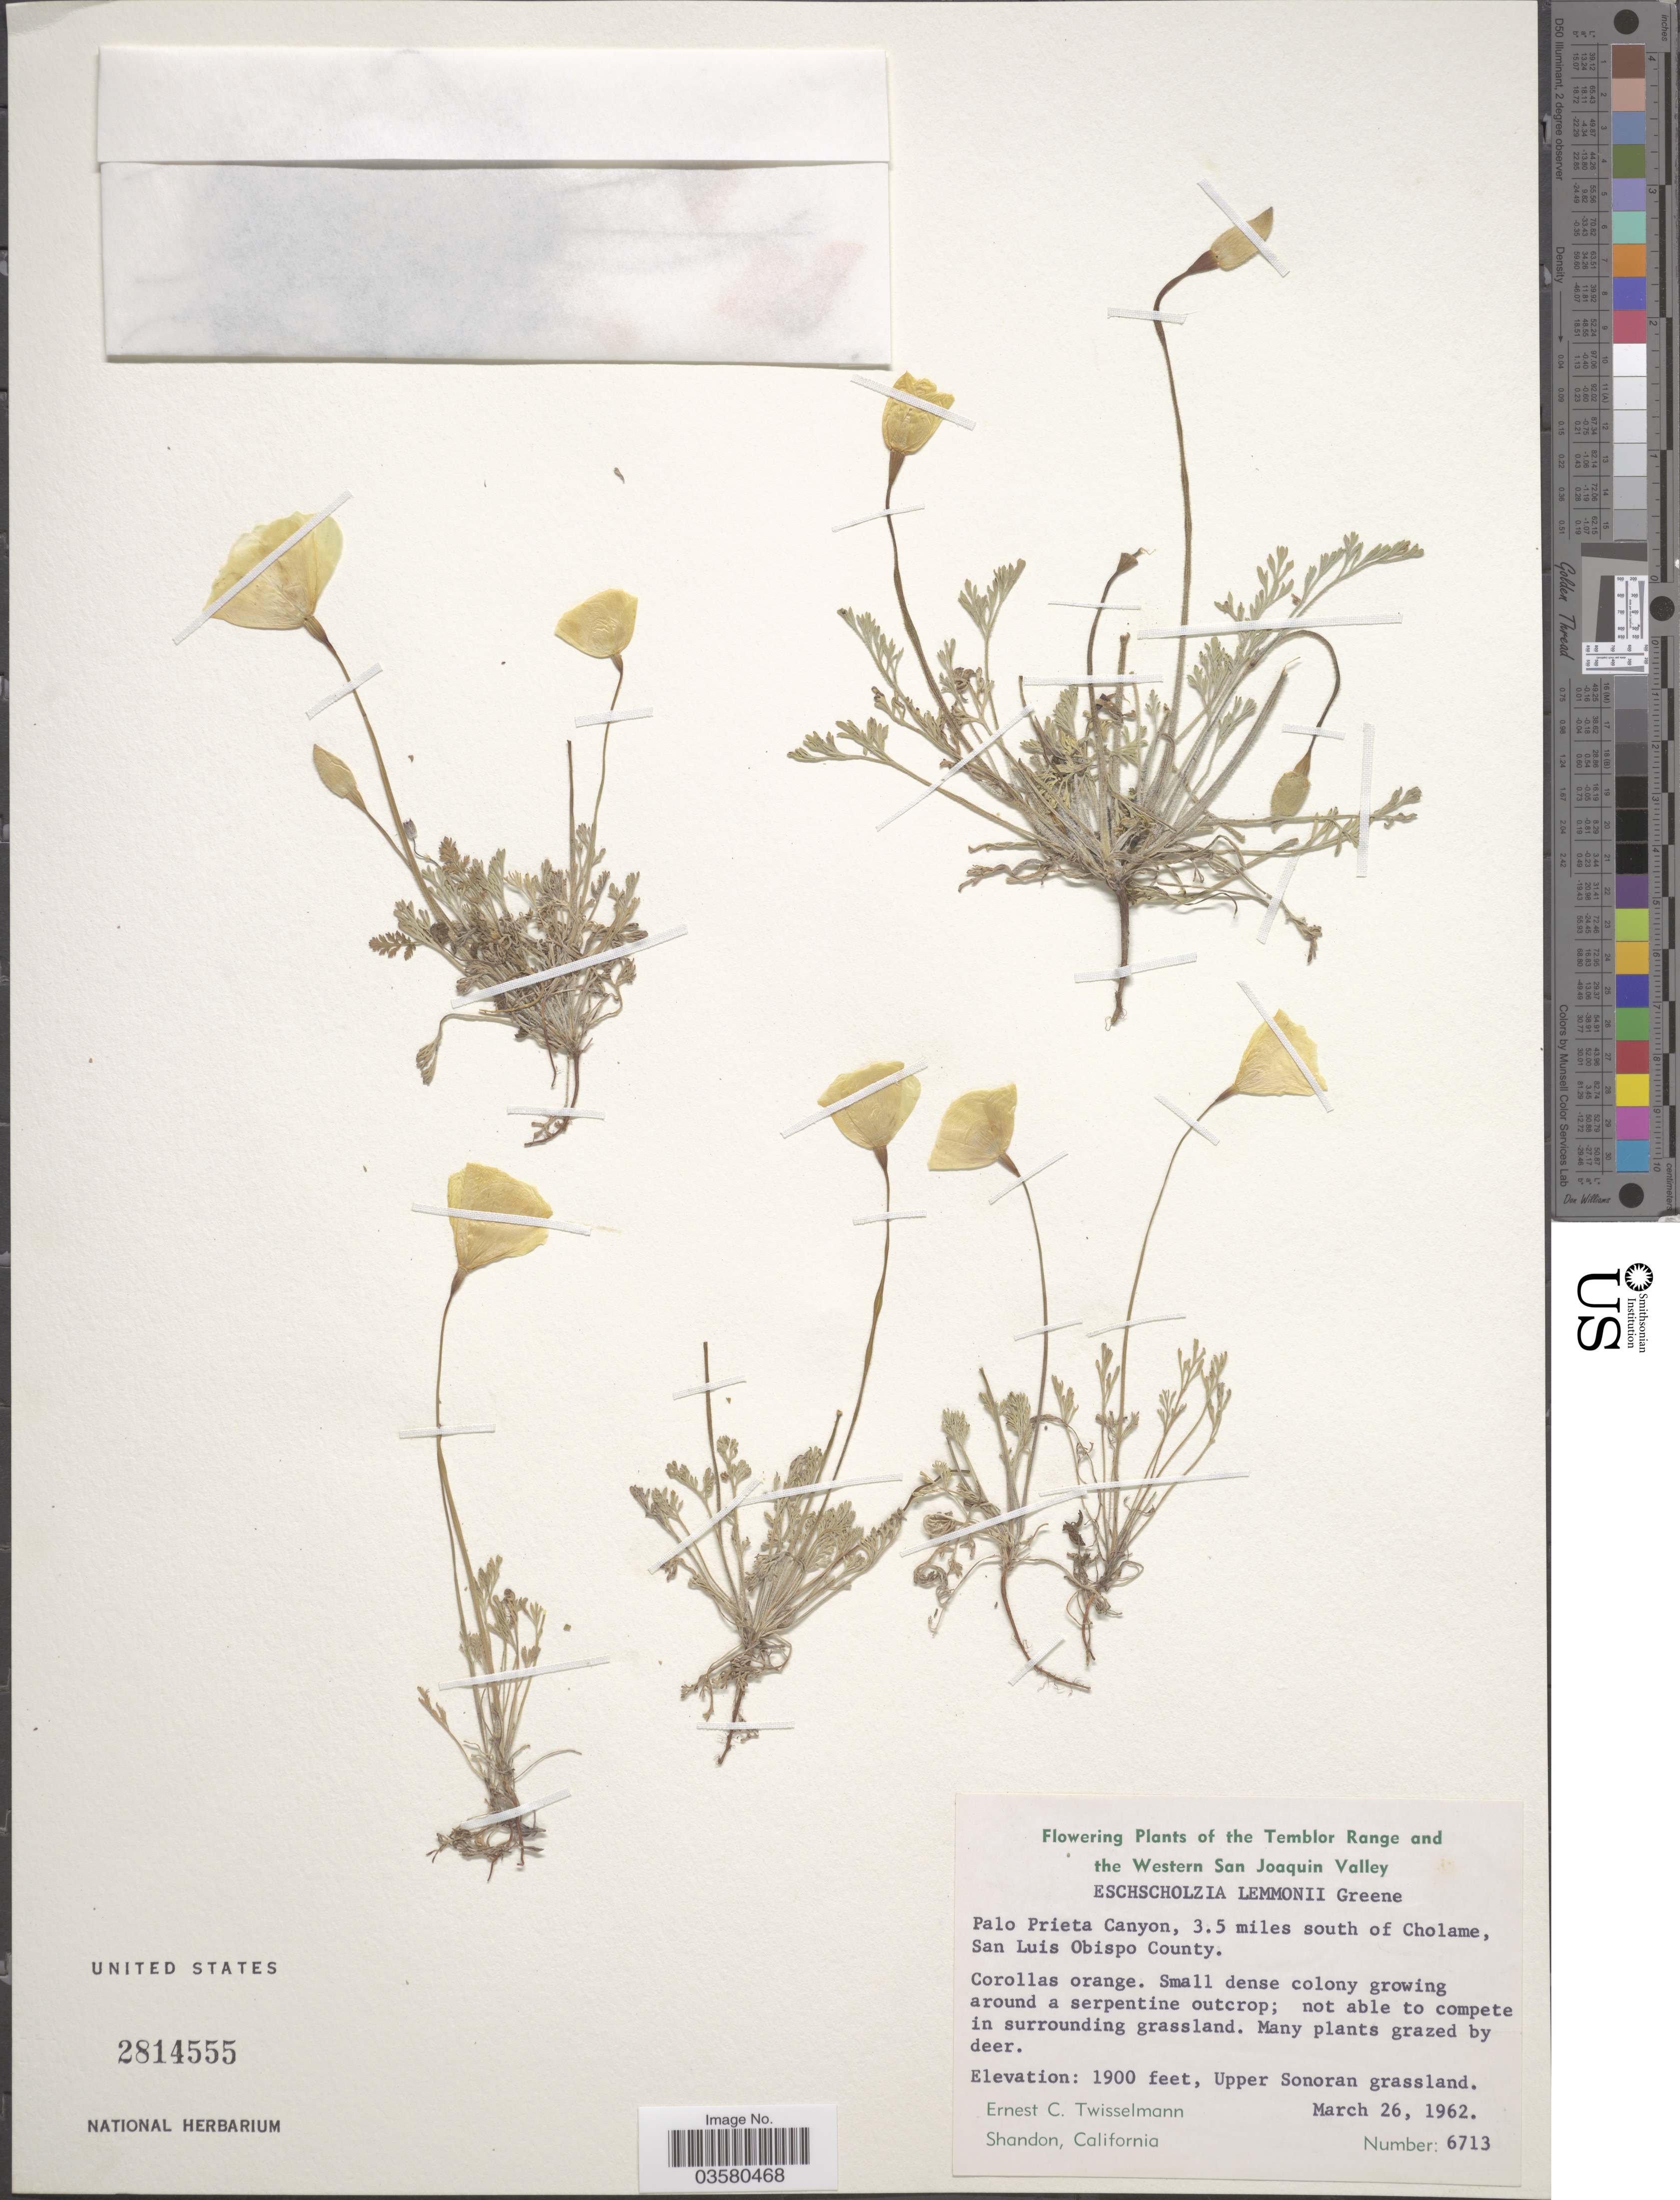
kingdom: Plantae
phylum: Tracheophyta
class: Magnoliopsida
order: Ranunculales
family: Papaveraceae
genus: Eschscholzia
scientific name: Eschscholzia lemmonii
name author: Greene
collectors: E. Twisselmann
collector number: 6713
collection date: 1962-03-26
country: United States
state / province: California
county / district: San Luis Obispo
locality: The Temblor Range and the Western San Joaquin Valley. Palo Prieta Canyon, 3.5 miles south of Cholame, San Luis Obispo County. Upper Sonoran grassland.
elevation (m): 579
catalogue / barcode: US 2814555